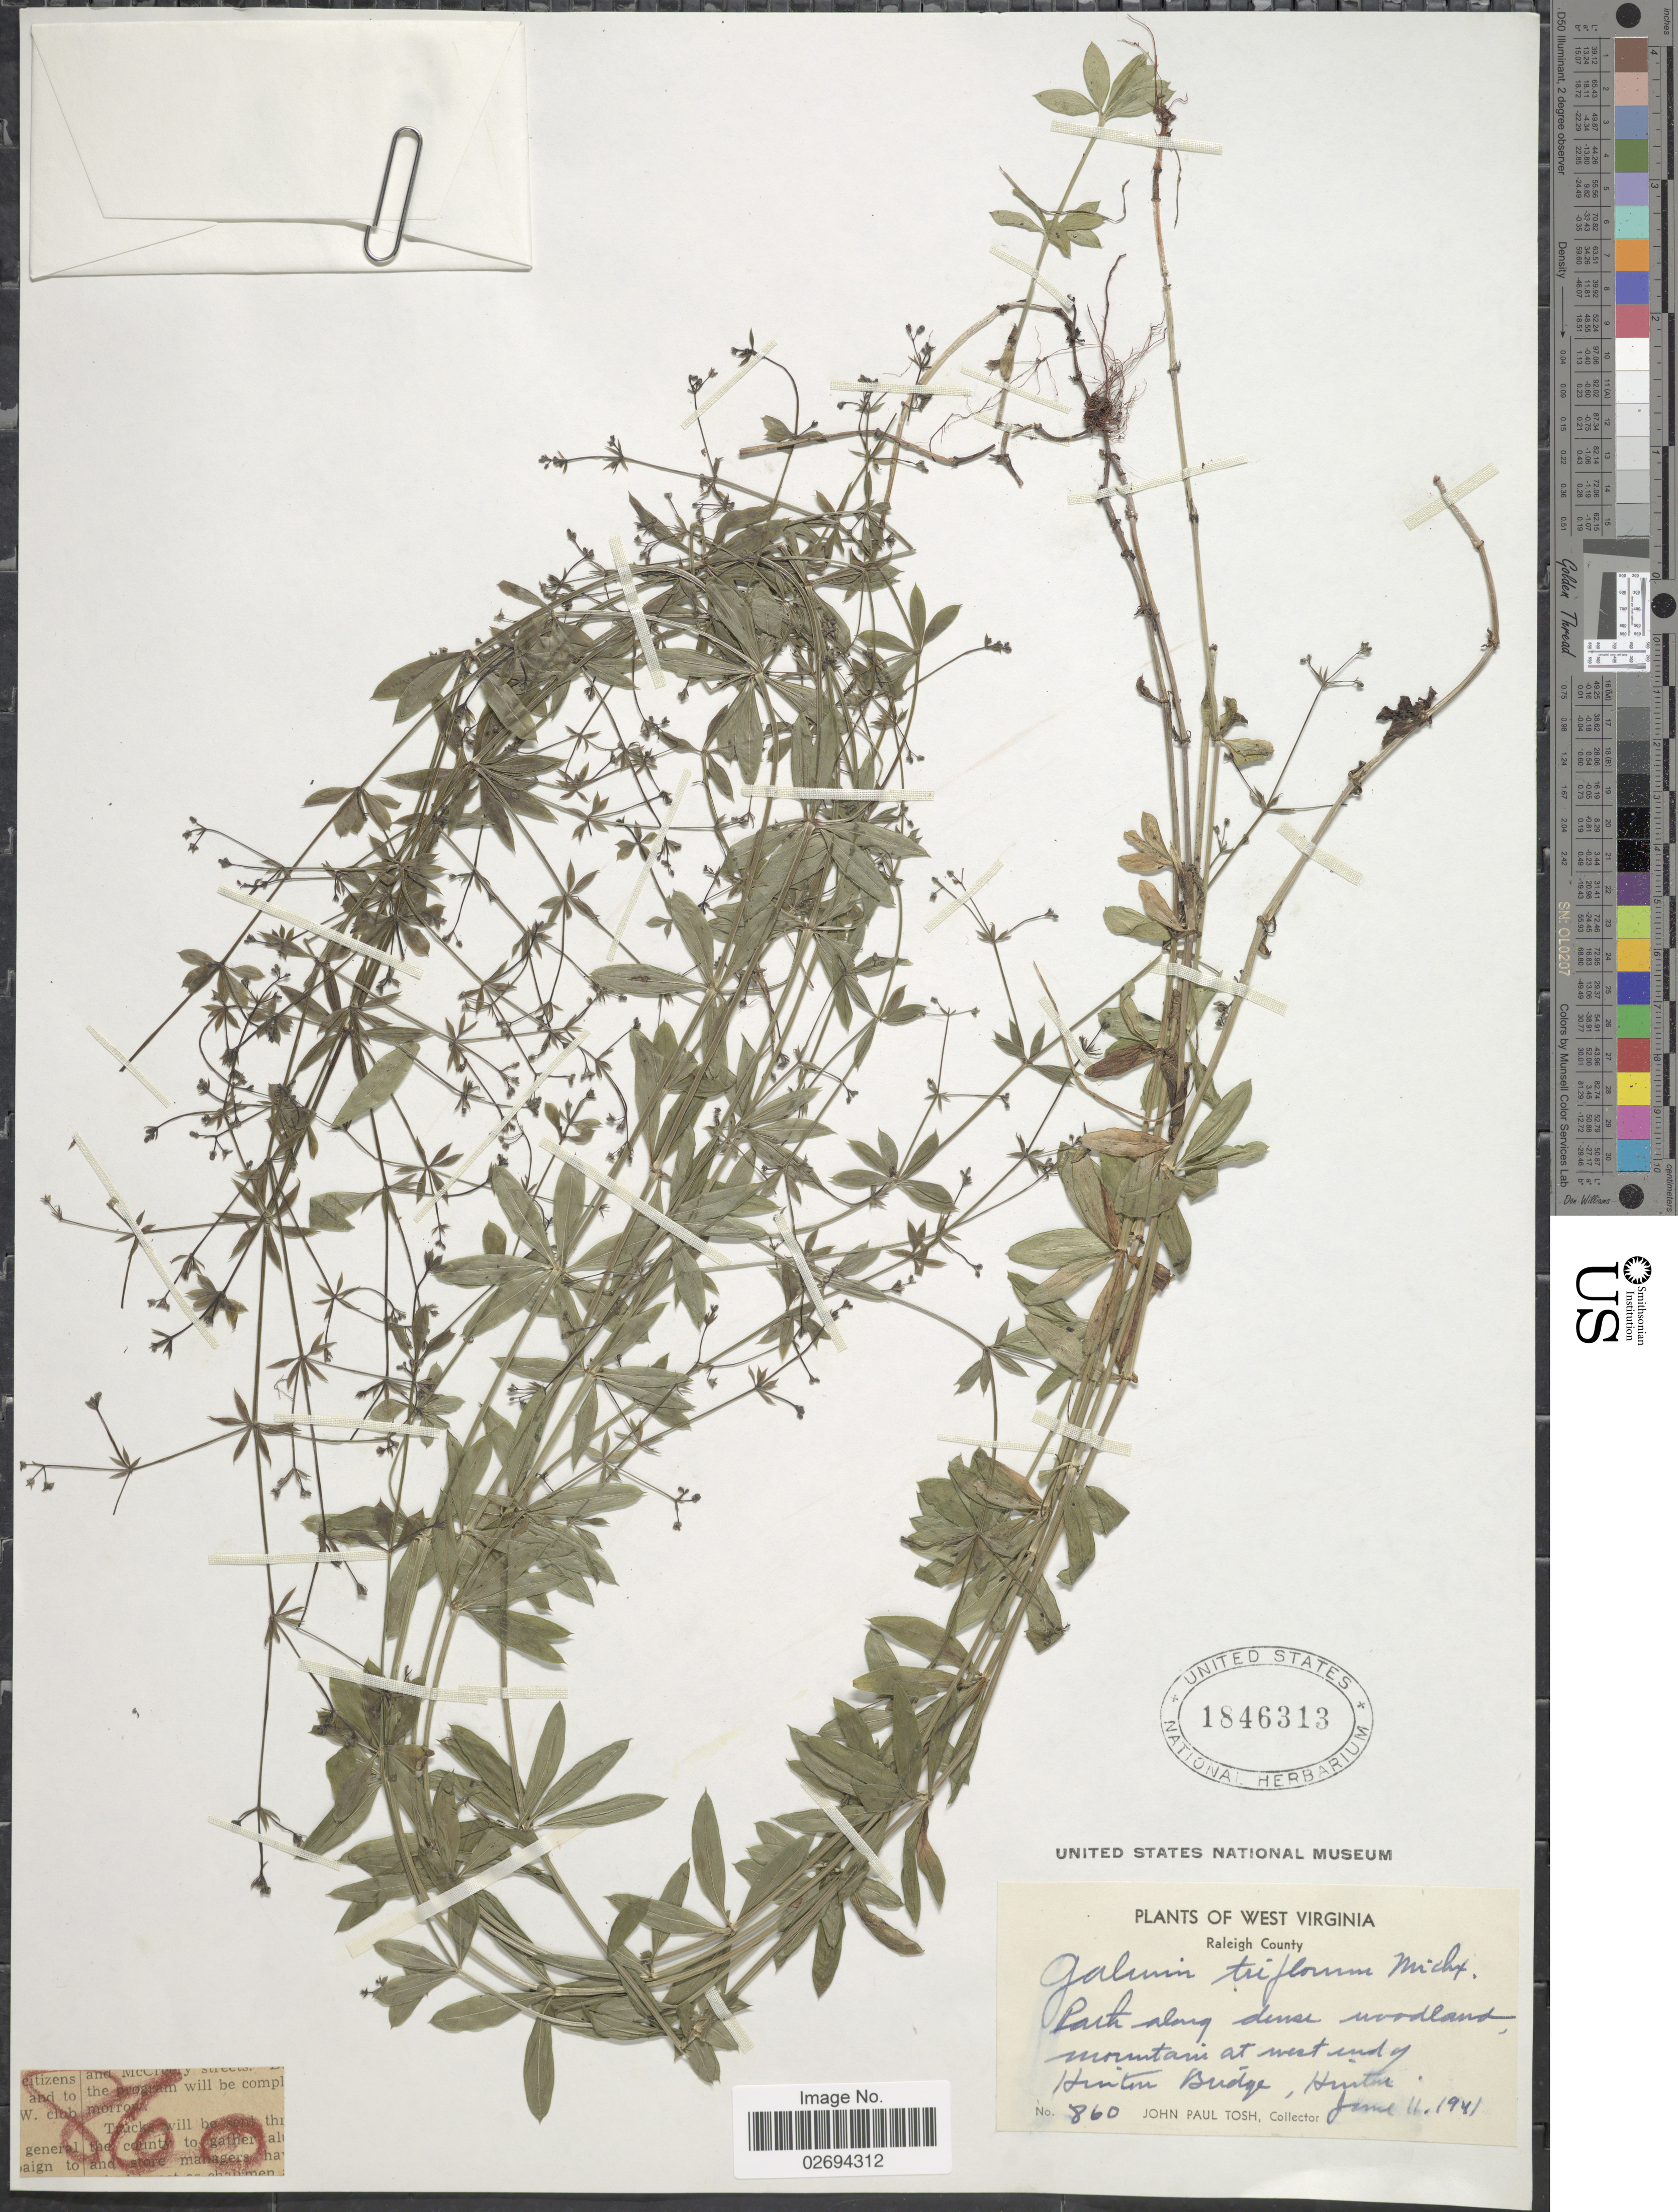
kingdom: Plantae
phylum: Tracheophyta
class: Magnoliopsida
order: Gentianales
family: Rubiaceae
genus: Galium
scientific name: Galium triflorum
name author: Michx.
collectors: J. Tosh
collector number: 860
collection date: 1941-06-11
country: United States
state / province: West Virginia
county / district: Raleigh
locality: Raleigh County. Path along dense woodland, mountains at west end of Hinton Bridge, Hinton.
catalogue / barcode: US 1846313